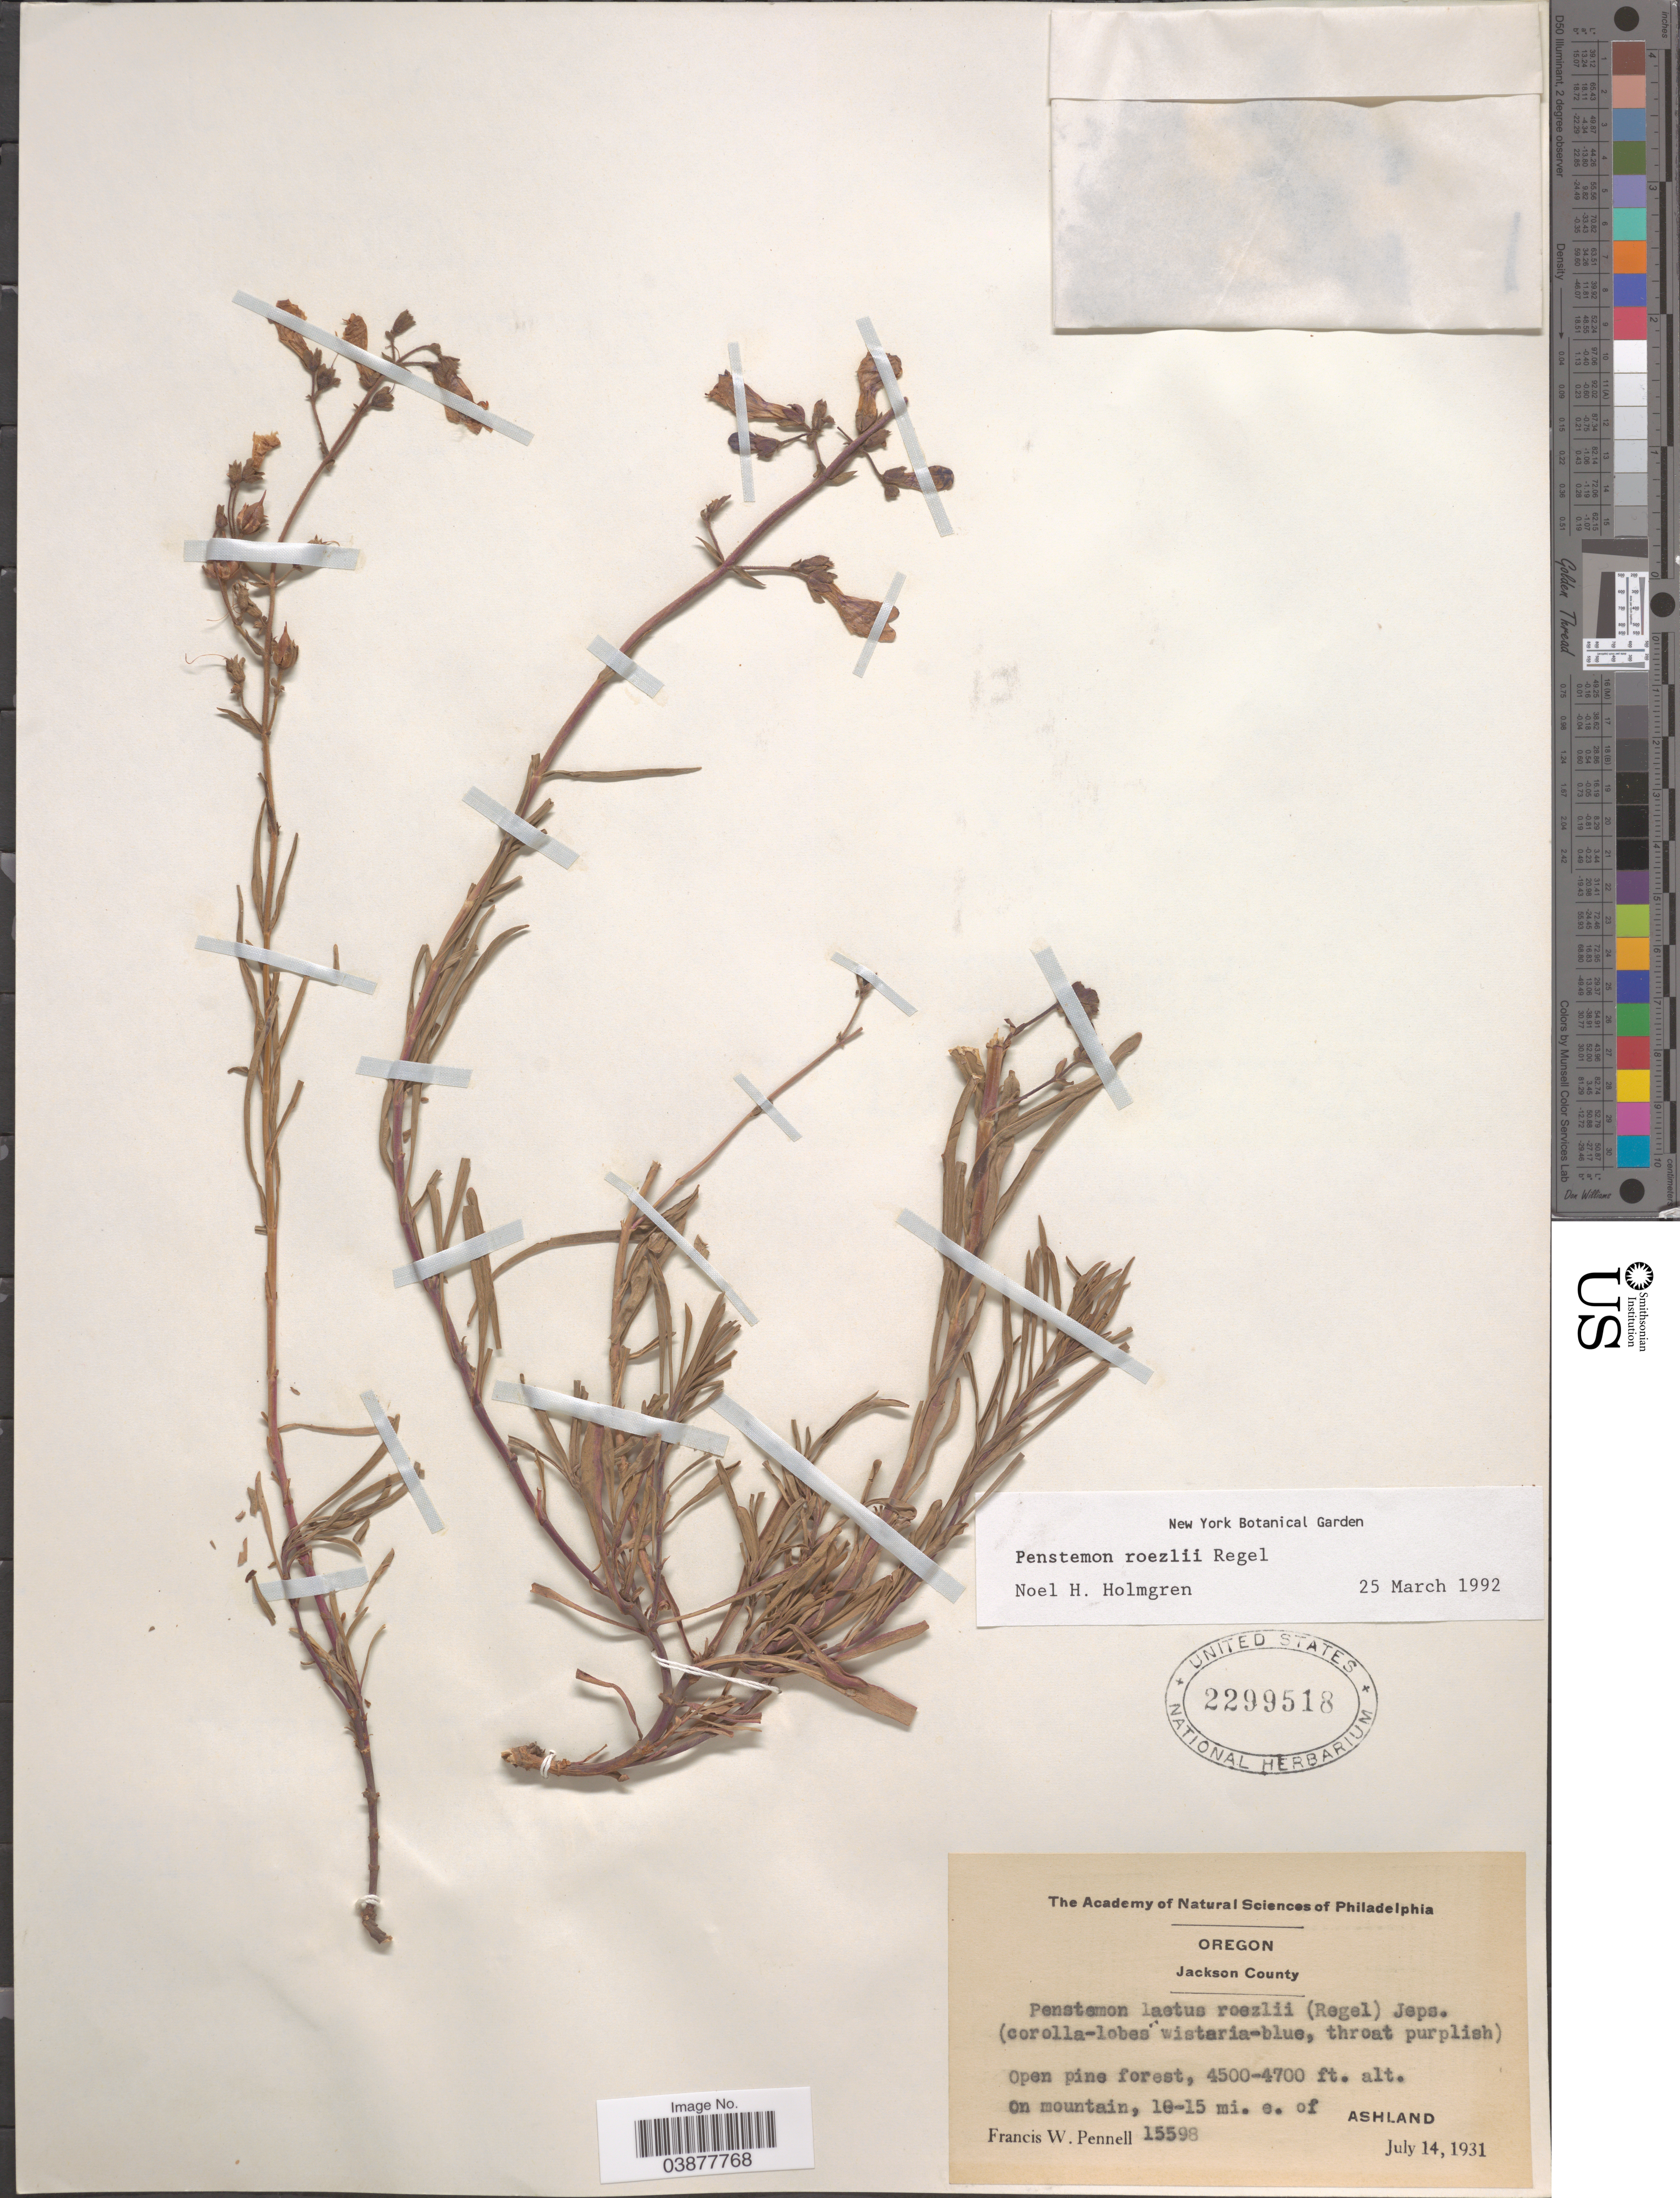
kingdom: Plantae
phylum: Tracheophyta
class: Magnoliopsida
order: Lamiales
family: Plantaginaceae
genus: Penstemon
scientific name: Penstemon roezlii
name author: Regel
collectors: F. W. Pennell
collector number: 15598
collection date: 1931-07-14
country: United States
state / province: Oregon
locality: Jackson County. On mountain, 10-15 mi. e. of Ashland.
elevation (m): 1372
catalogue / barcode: US 2299518